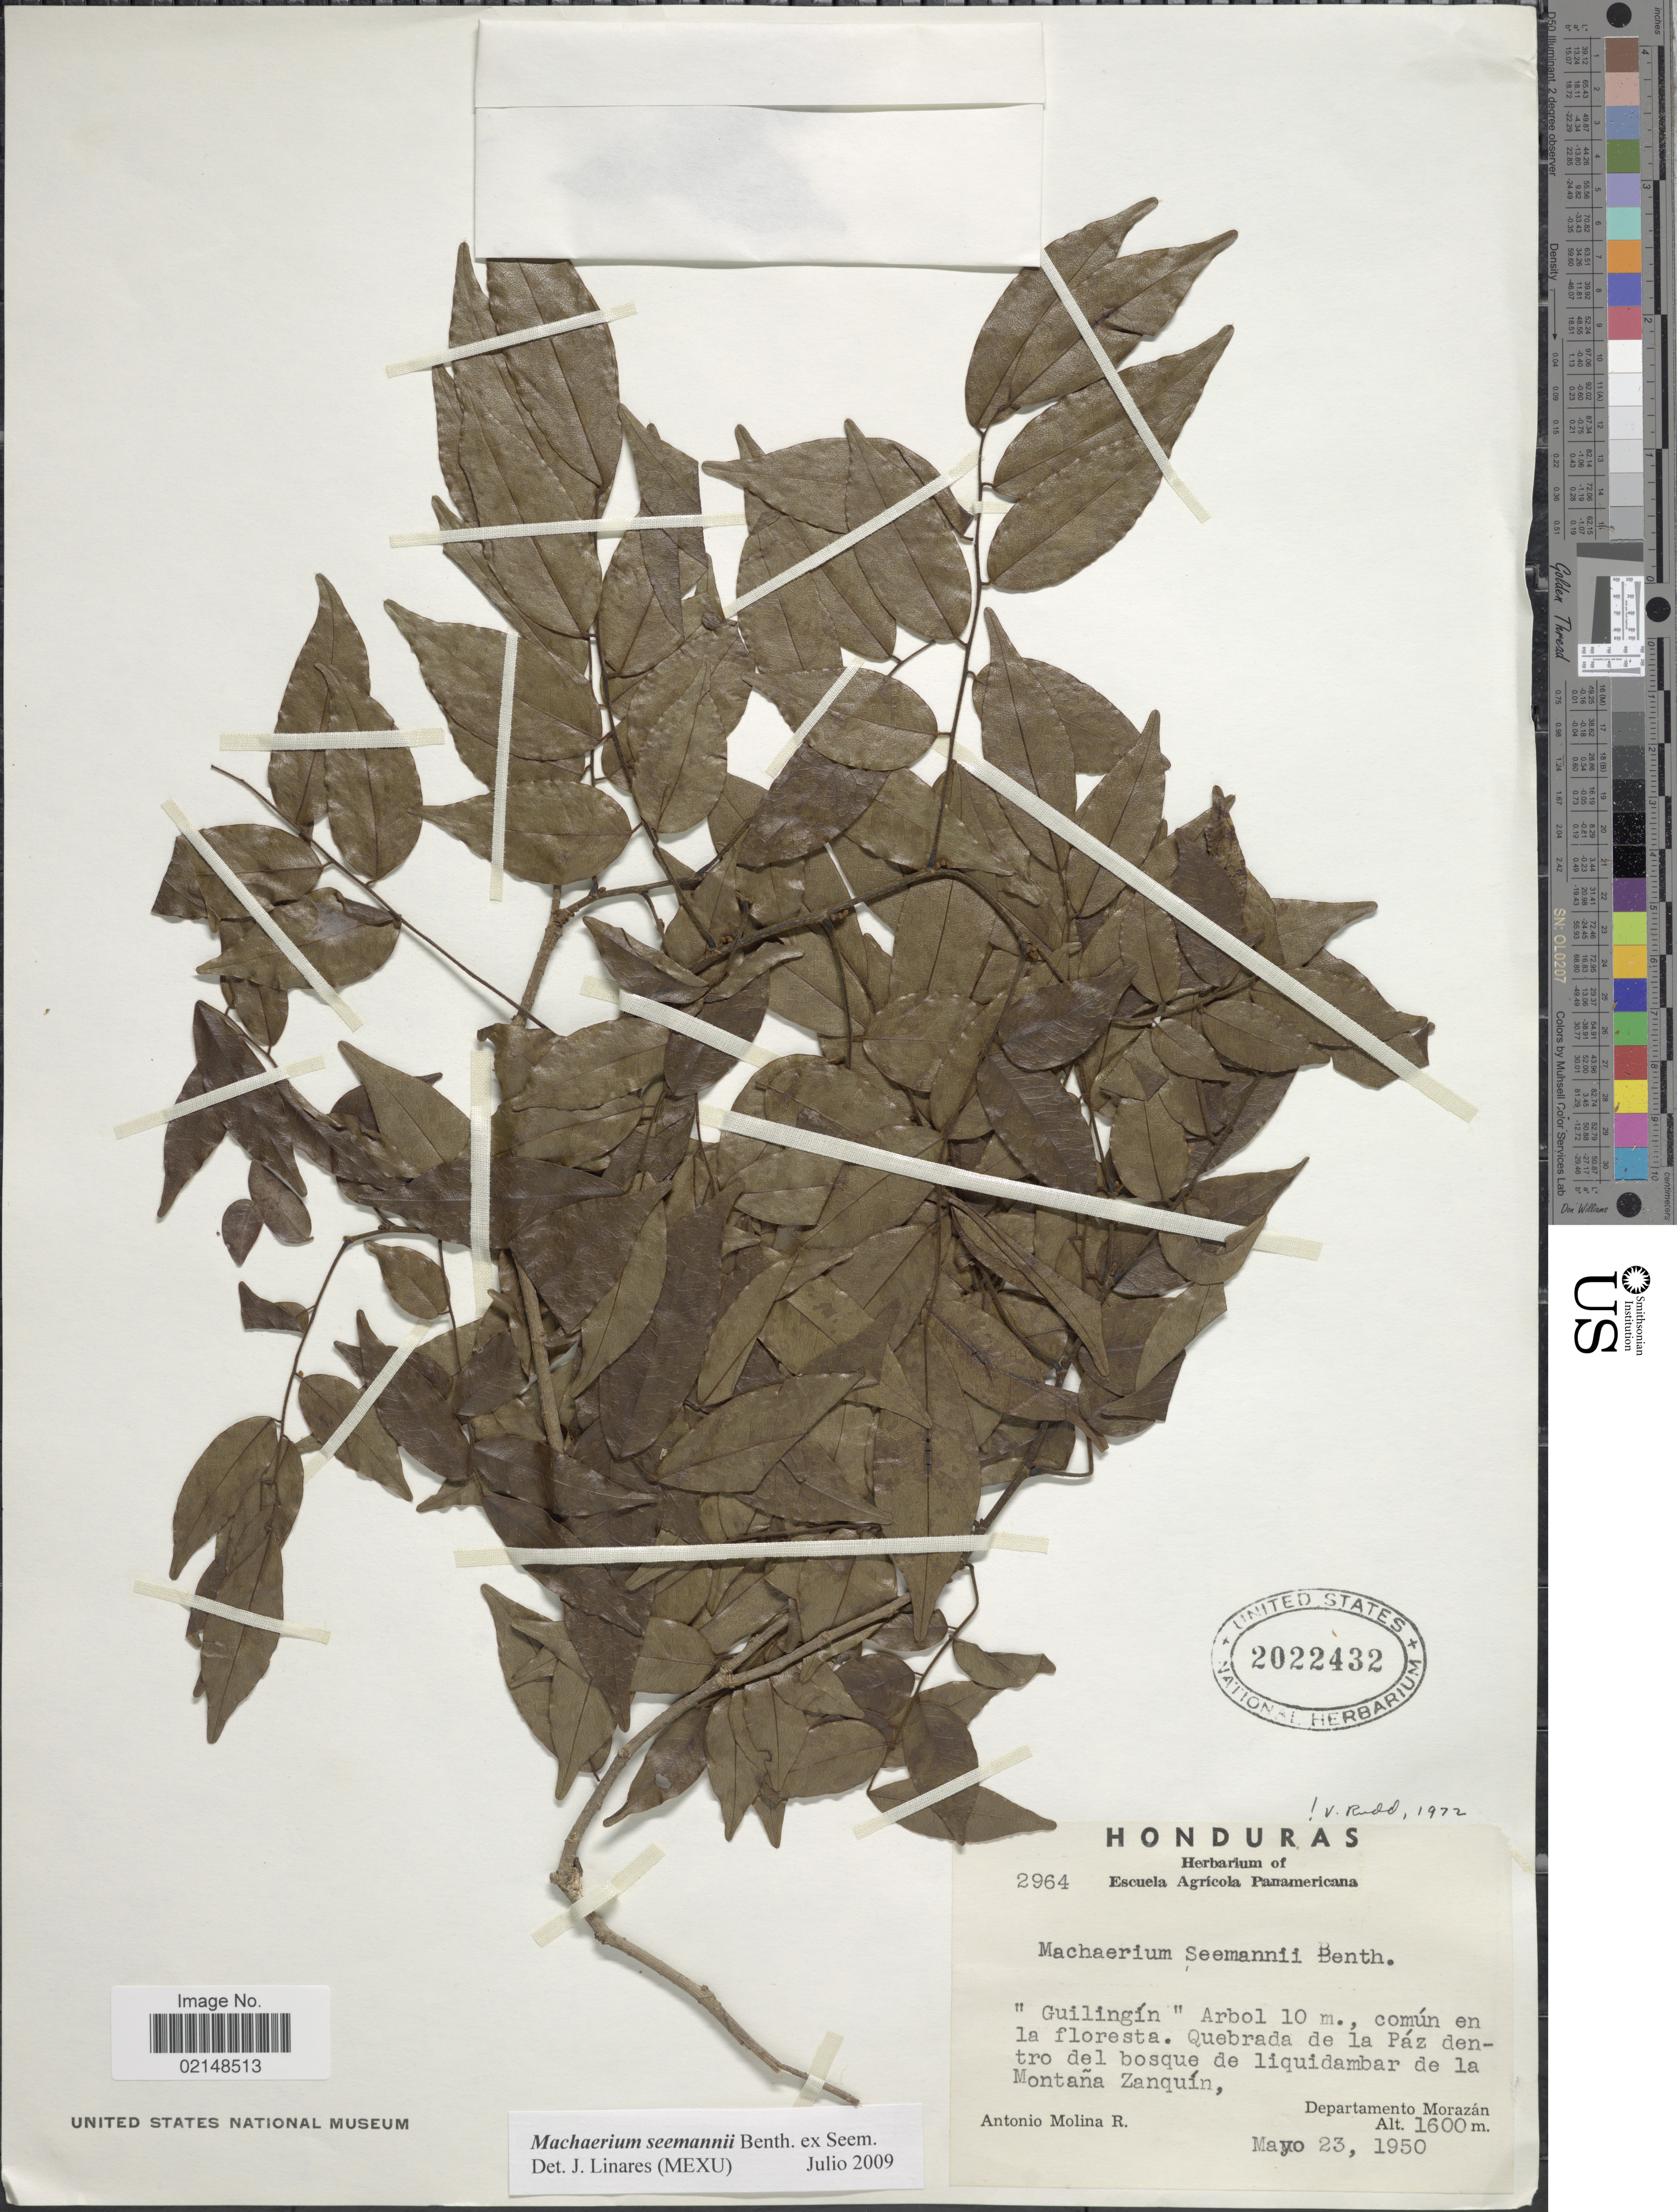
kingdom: Plantae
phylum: Tracheophyta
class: Magnoliopsida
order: Fabales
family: Fabaceae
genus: Machaerium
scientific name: Machaerium seemanni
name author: Benth. in Seem.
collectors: A. Molina R.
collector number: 2964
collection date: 1950-05-23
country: Honduras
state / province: Fco. Morazán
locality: Quebrada de la Paz dentro del bosque de liquidambar de la Montana Zanquin. Departamento Morazan.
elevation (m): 1600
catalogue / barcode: US 2022432